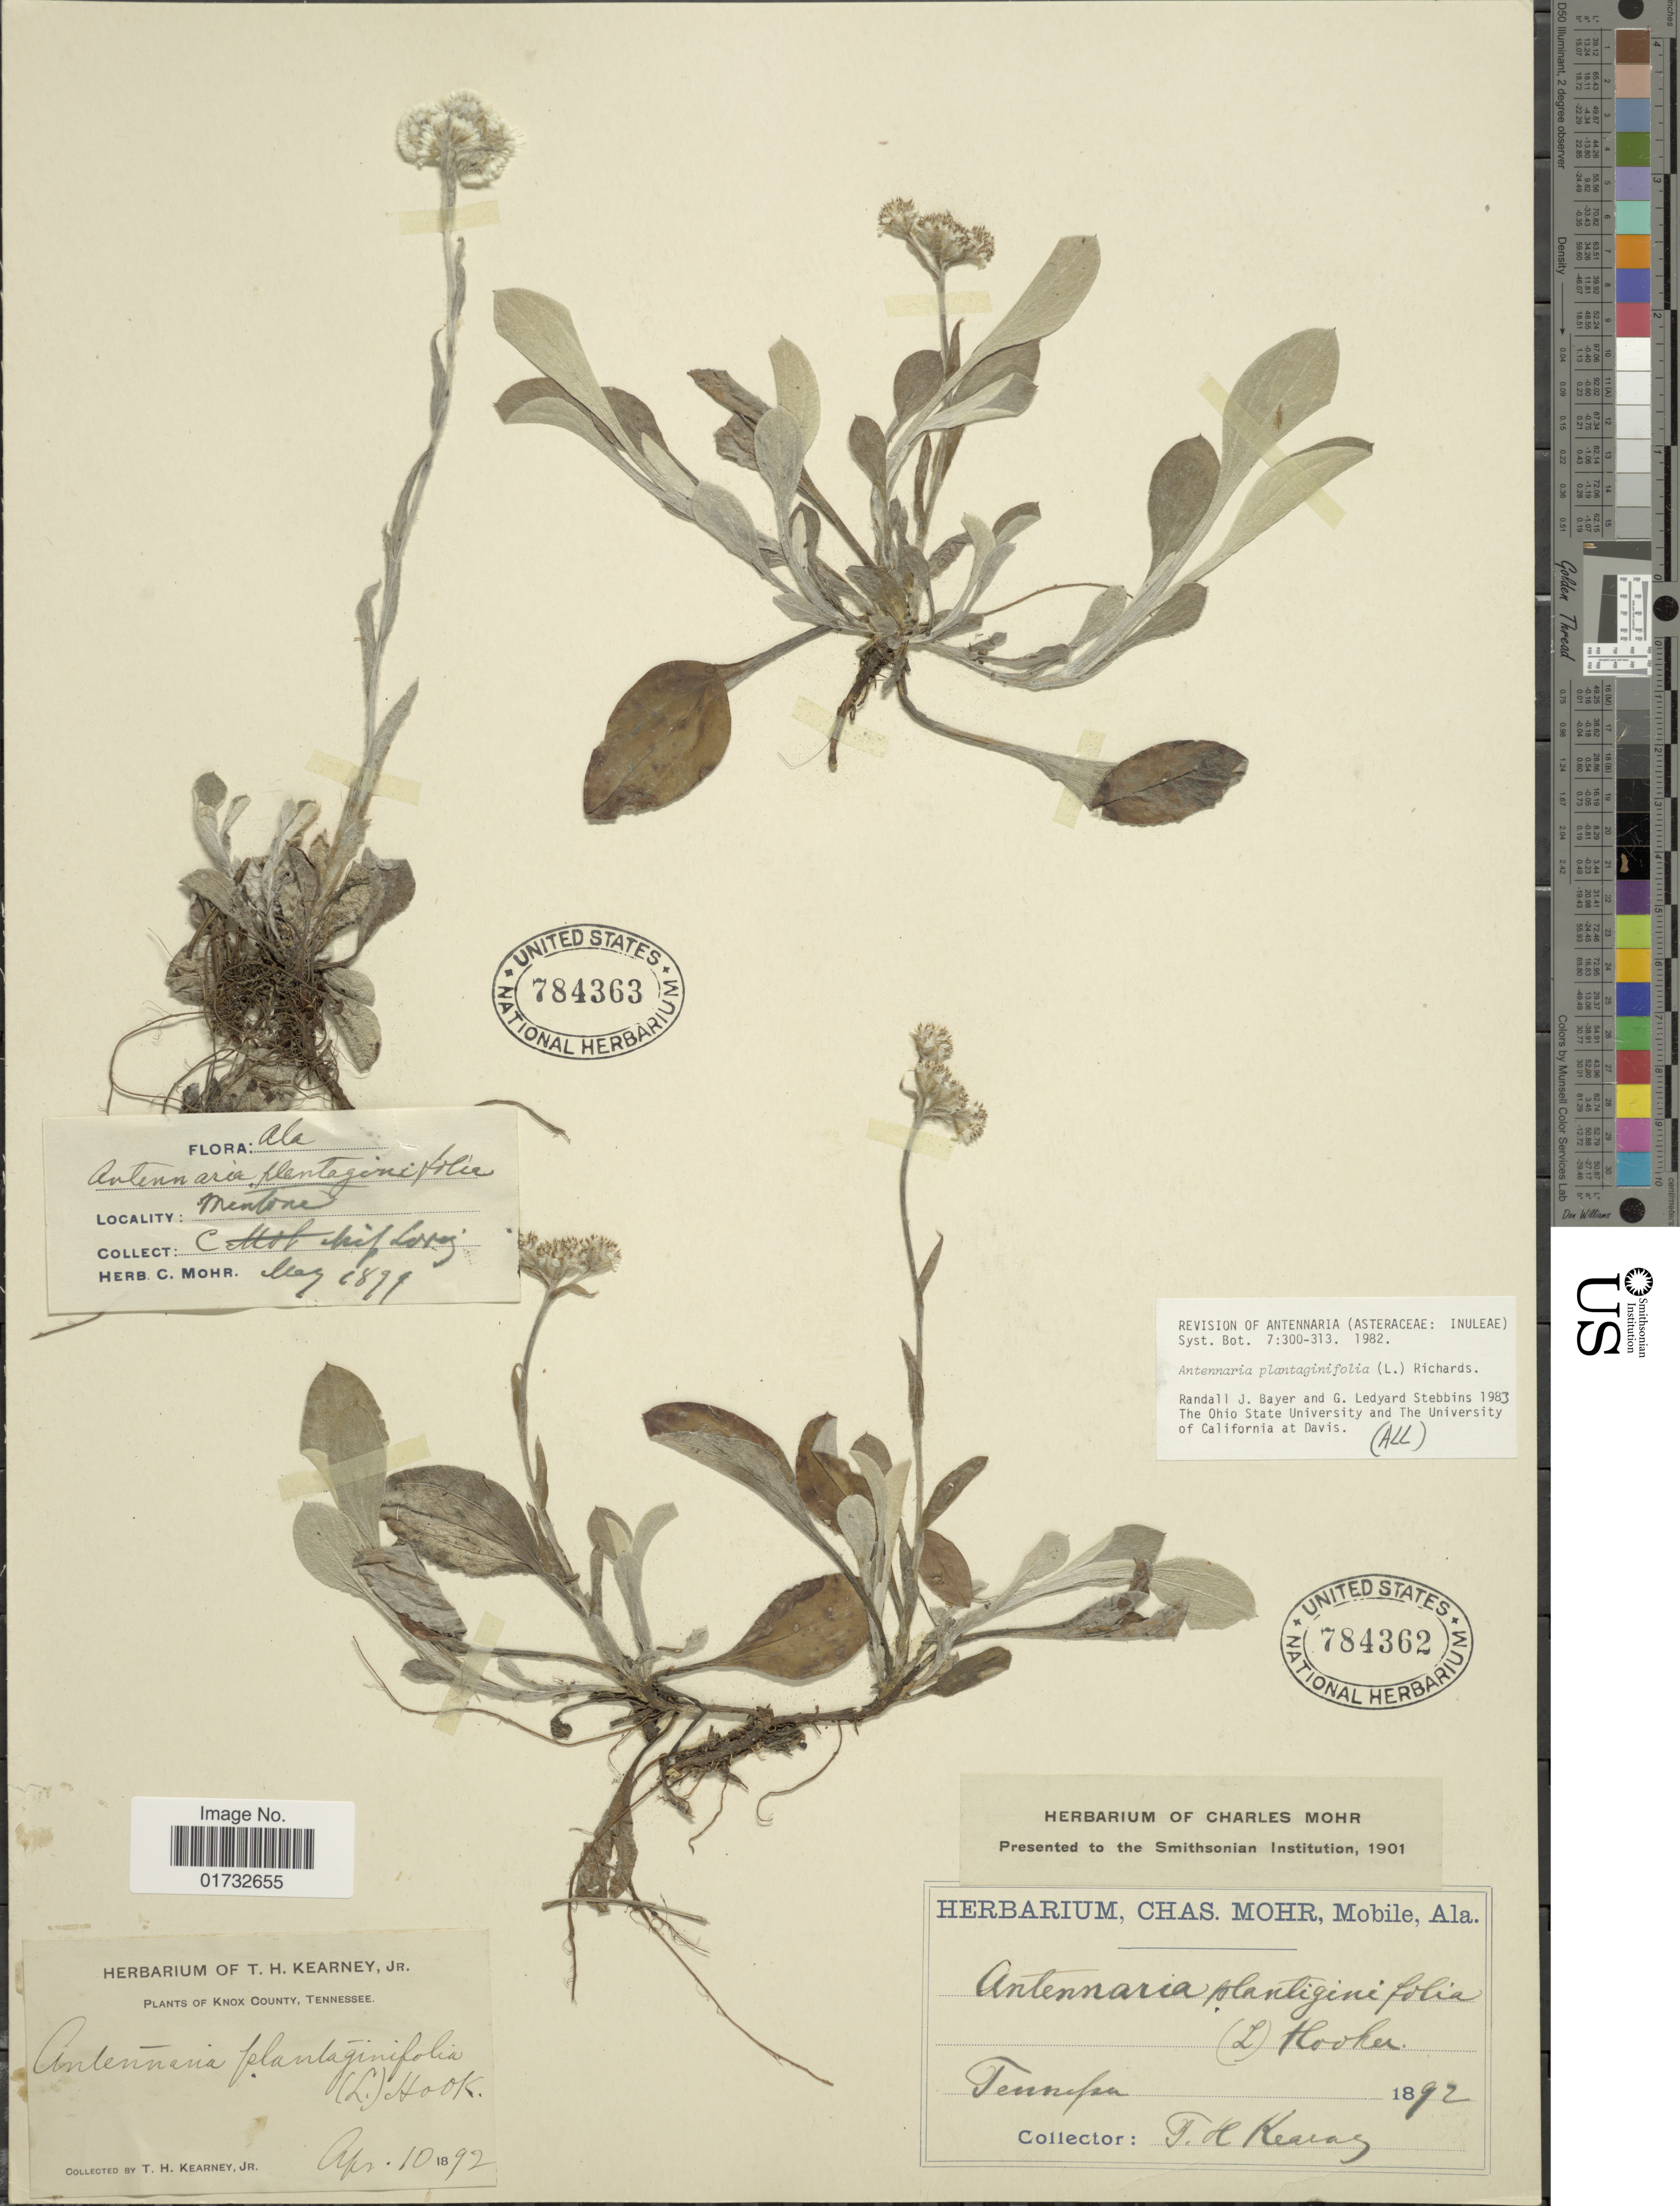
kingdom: Plantae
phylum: Tracheophyta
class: Magnoliopsida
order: Asterales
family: Asteraceae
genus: Antennaria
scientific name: Antennaria plantaginifolia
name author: (L.) Richardson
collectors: C. Lorez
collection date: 1899-05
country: United States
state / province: Alabama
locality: Mentone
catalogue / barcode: US 784363-2